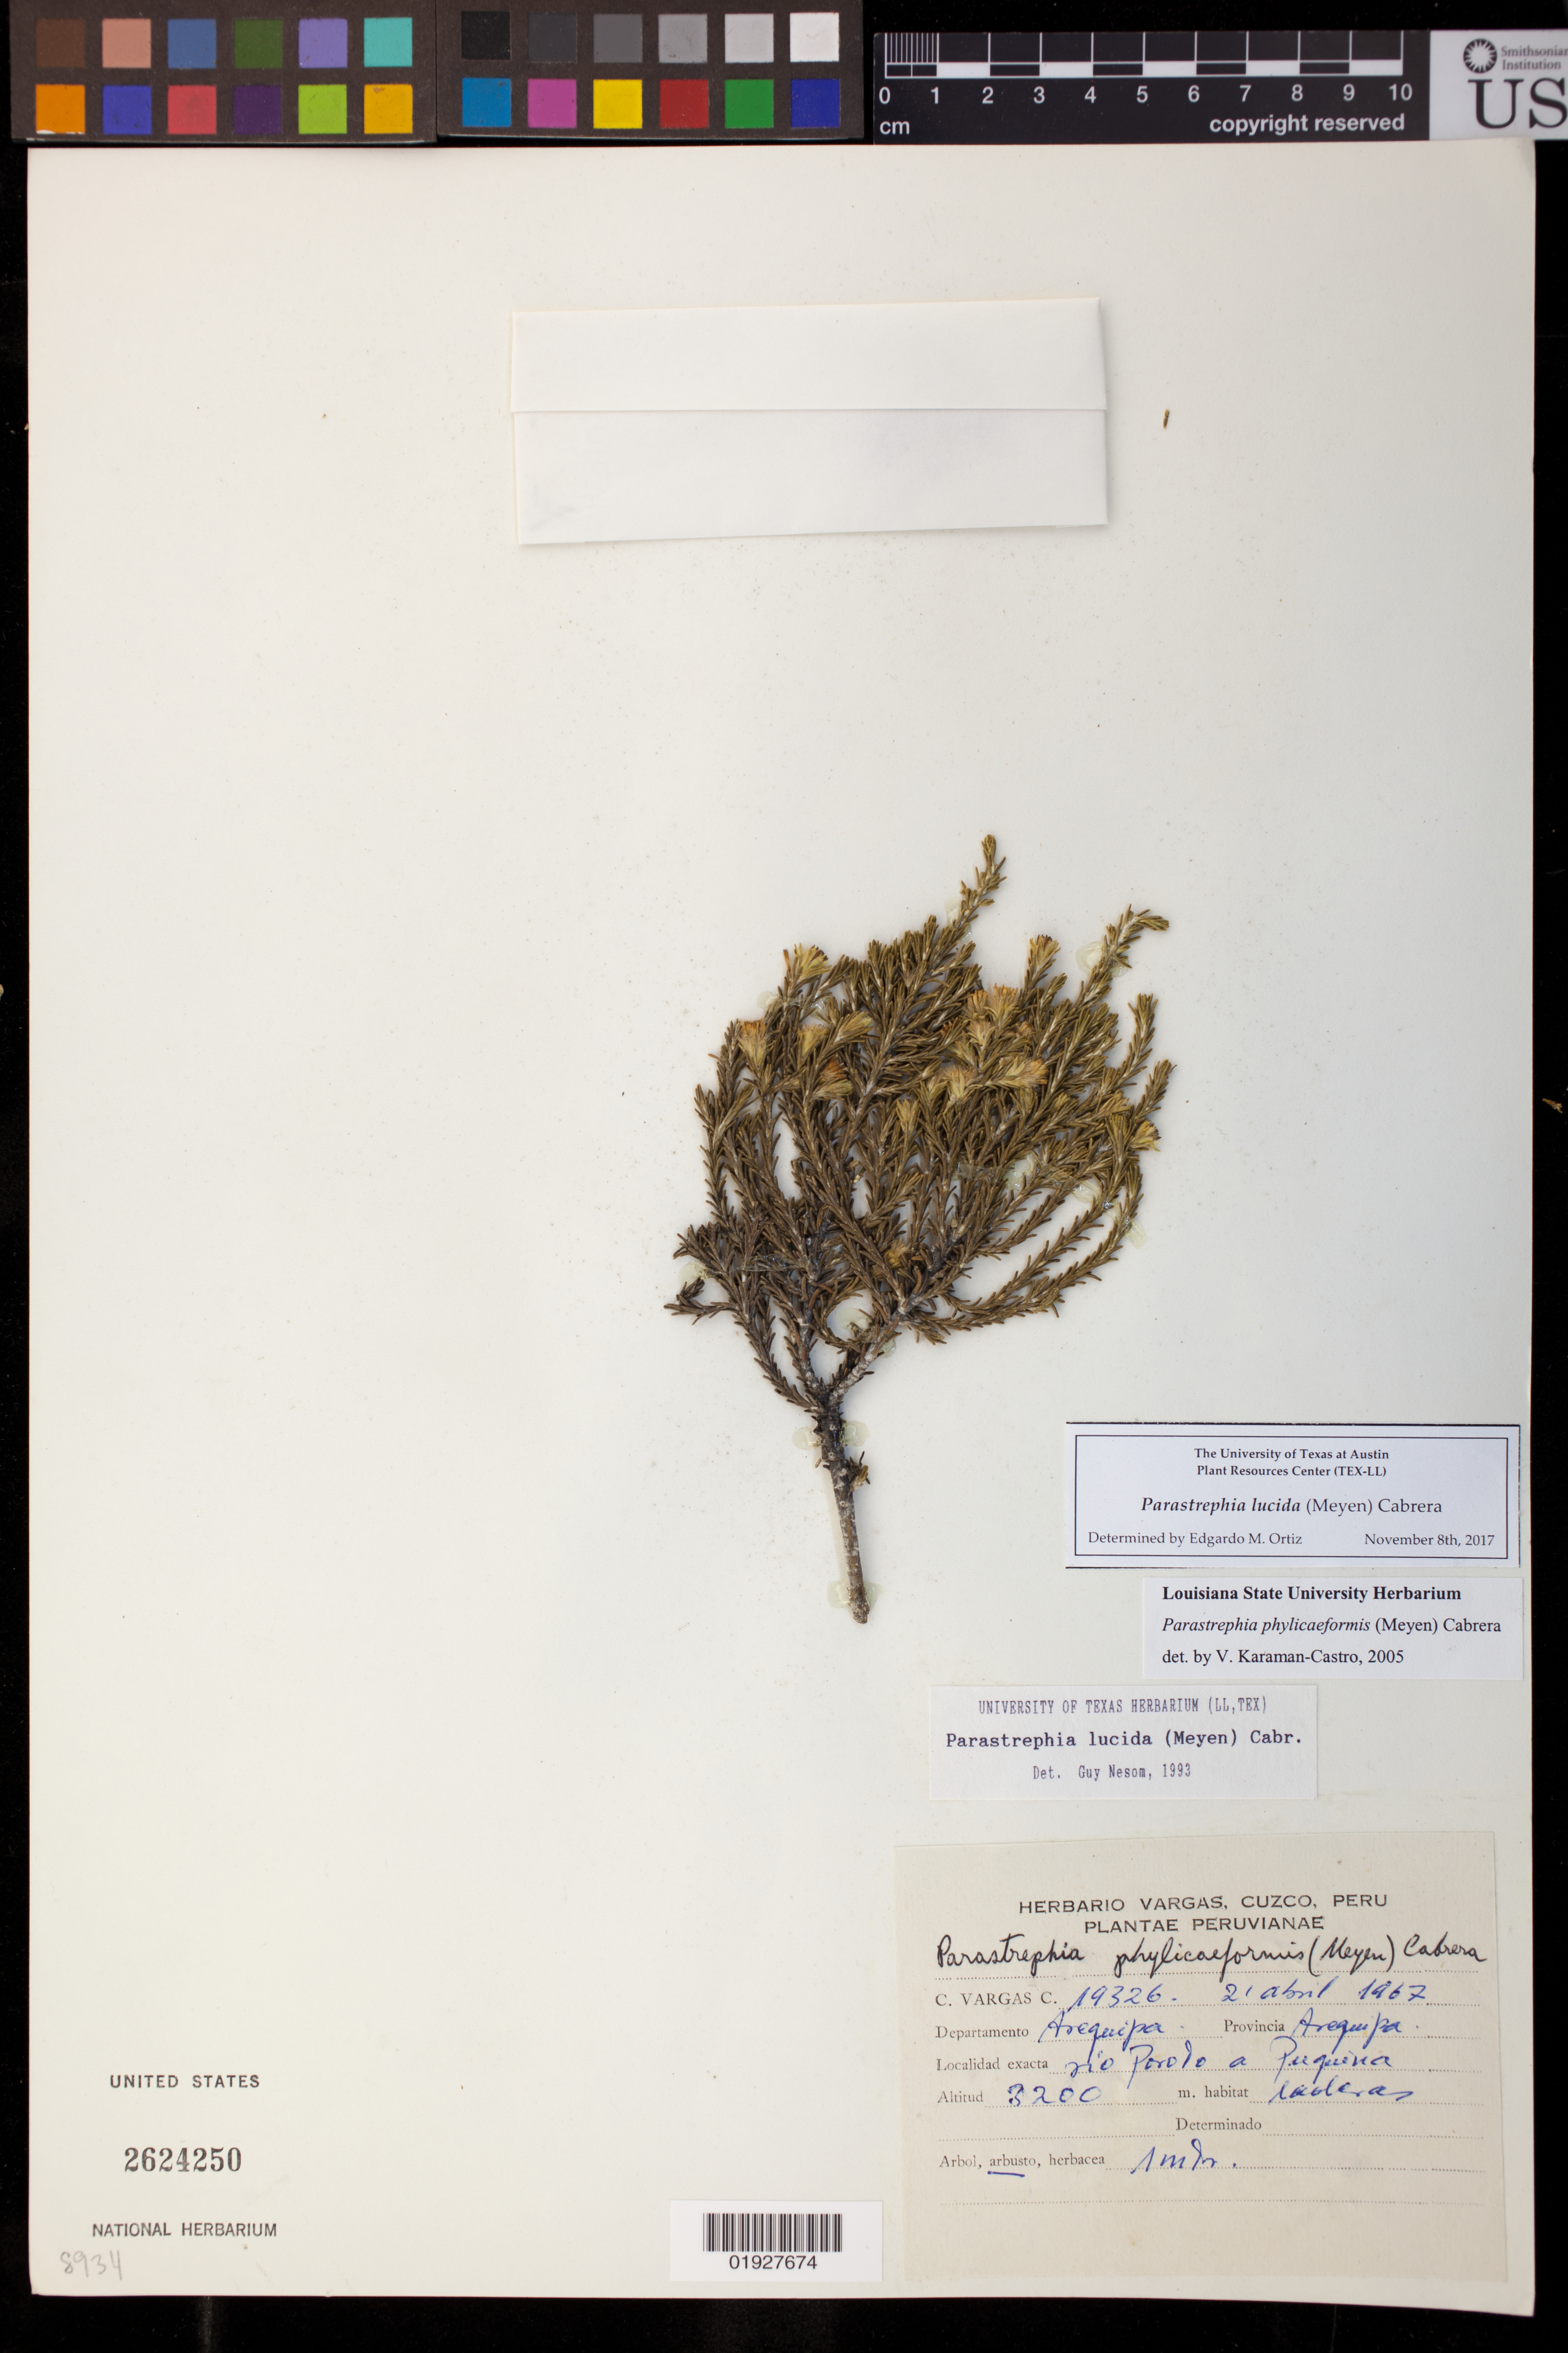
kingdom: Plantae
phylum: Tracheophyta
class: Magnoliopsida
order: Asterales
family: Asteraceae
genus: Parastrephia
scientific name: Parastrephia lucida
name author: (Meyen) Cabrera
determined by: Ortiz, E. M.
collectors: C. Vargas Calderón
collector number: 19326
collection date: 1967-04-21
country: Peru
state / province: Arequipa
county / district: Arequipa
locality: Rio Poroto a Puquina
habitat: paderas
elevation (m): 3200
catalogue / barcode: US 2624250